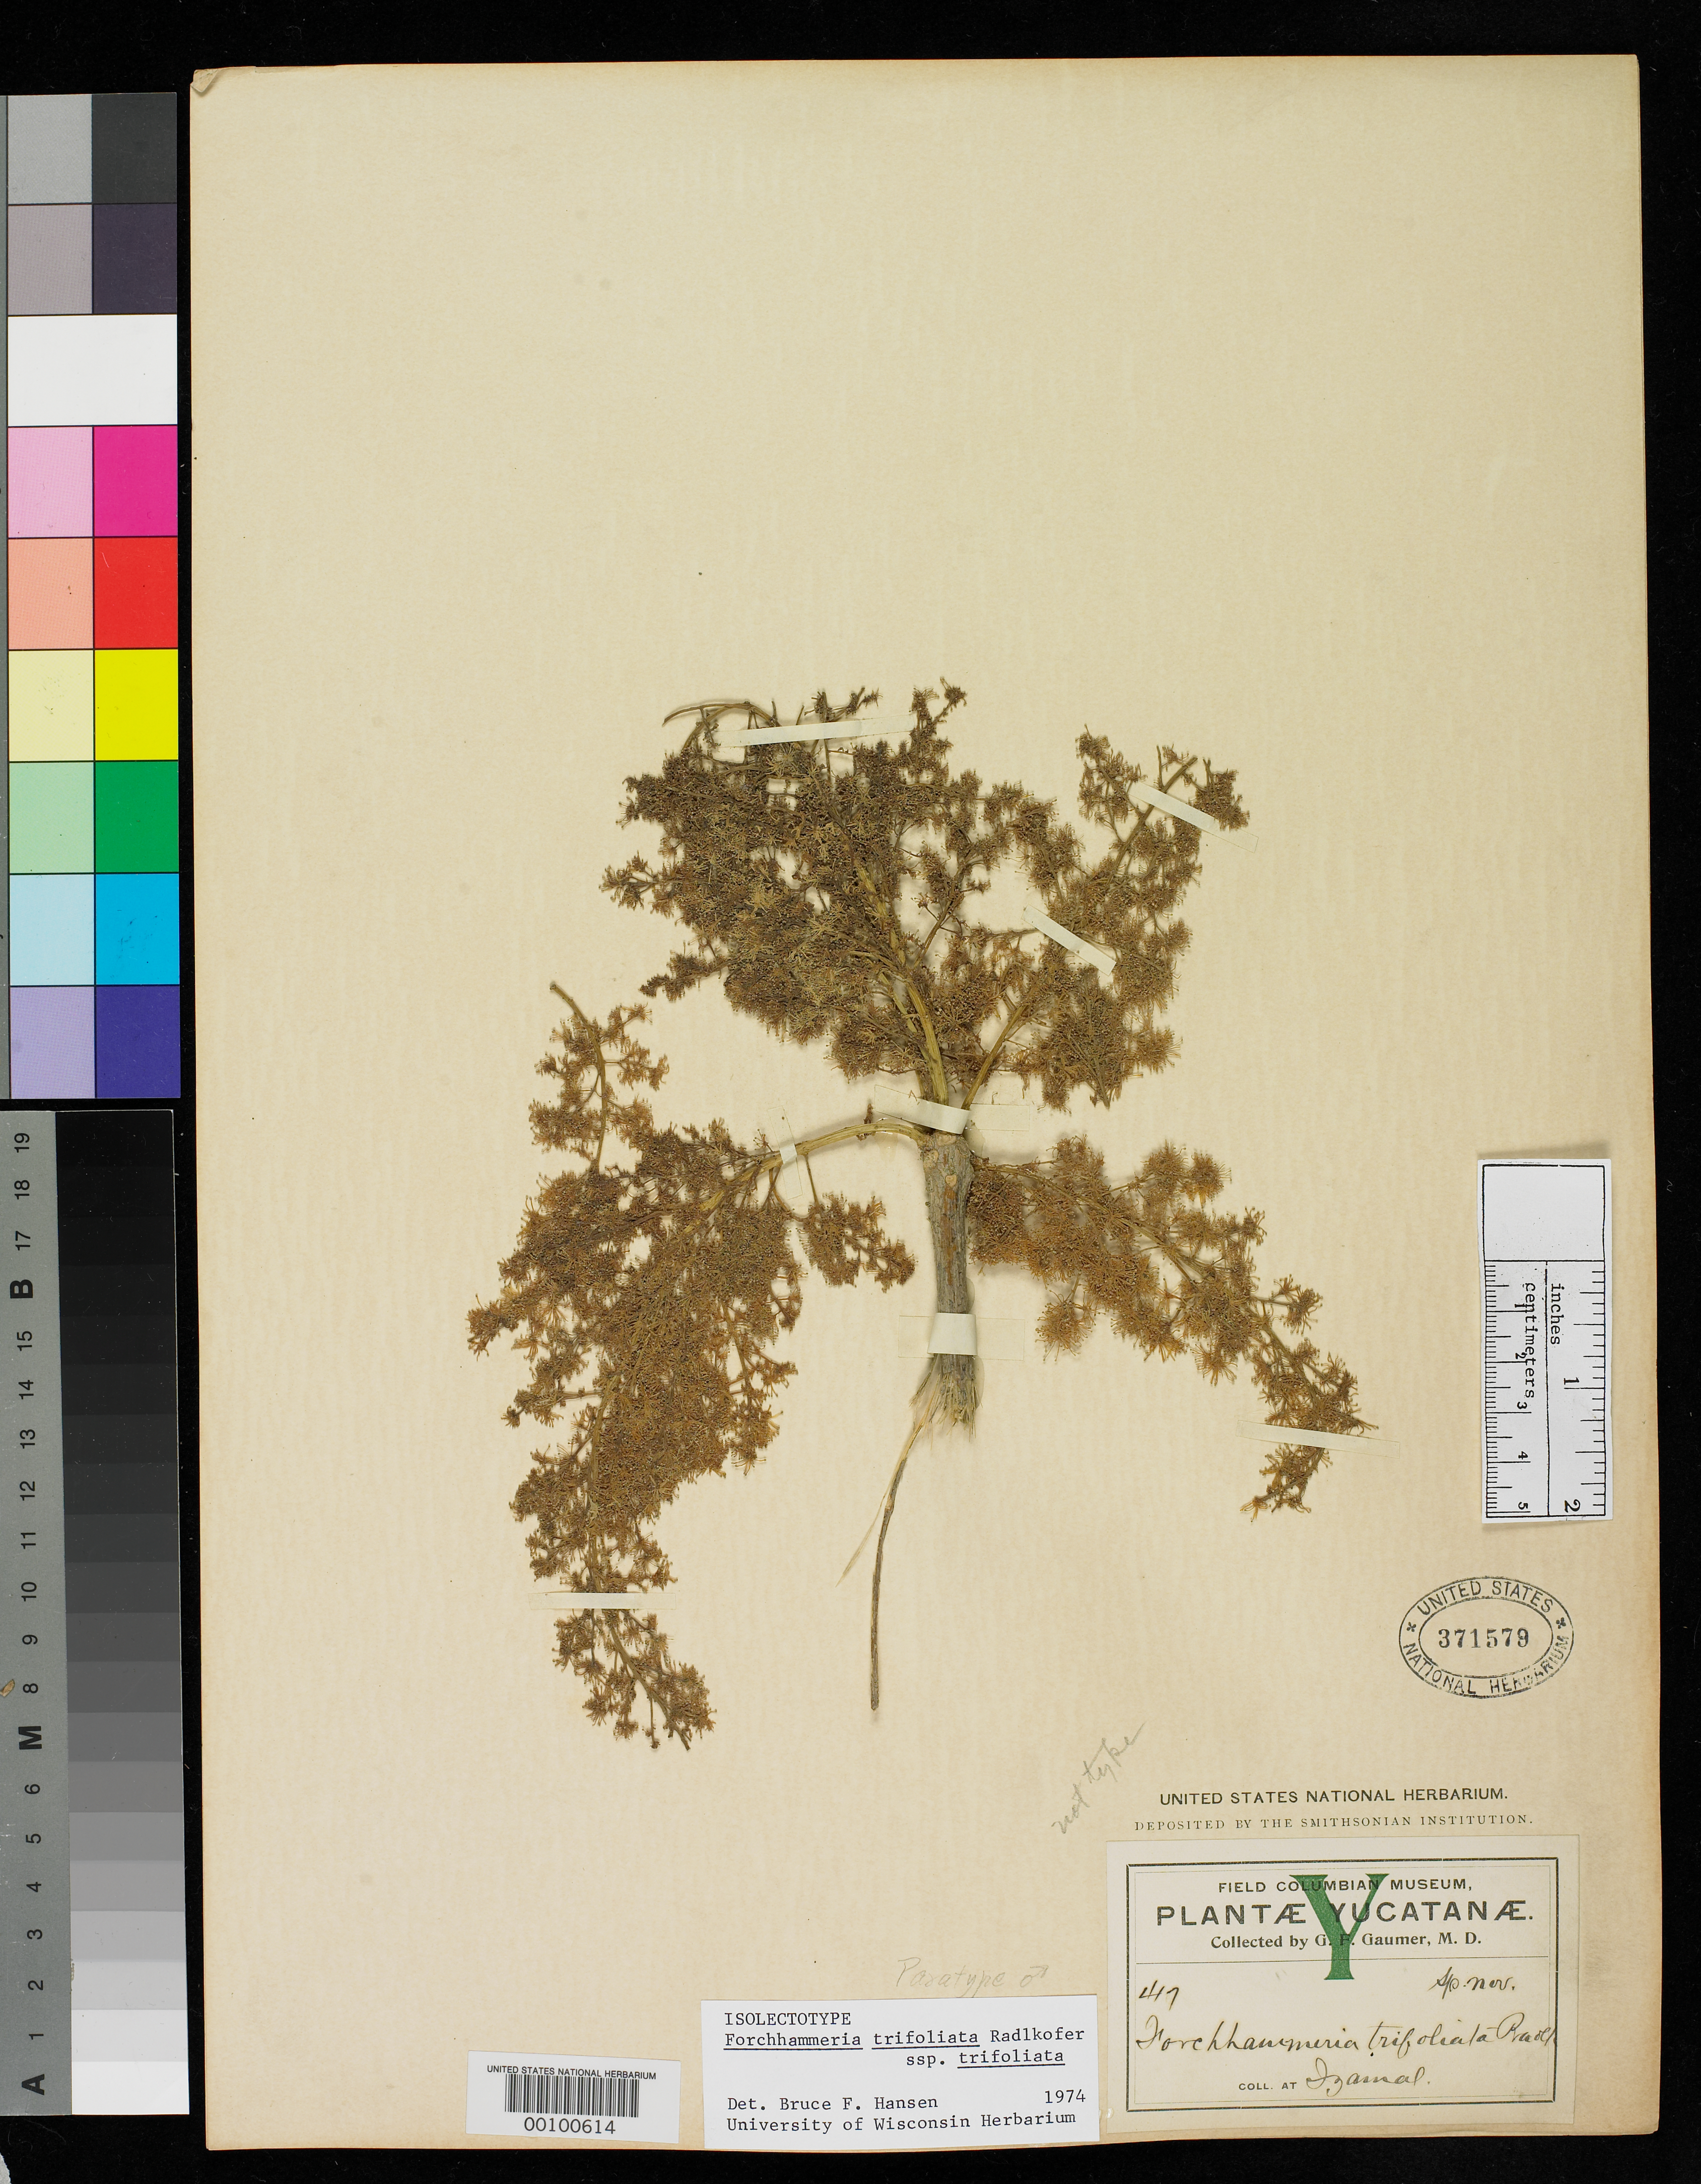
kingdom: Plantae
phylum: Tracheophyta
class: Magnoliopsida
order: Brassicales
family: Stixaceae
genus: Forchhammeria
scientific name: Forchhammeria trifoliata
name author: Radlk.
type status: Lectotype; Isosyntype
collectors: G. F. Gaumer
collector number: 417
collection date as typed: Mar 1895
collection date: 1895-03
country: Mexico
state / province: Yucatan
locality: Izamal.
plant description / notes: Tropicos cites lectotype at F, but Standley cited only the collection as "type collection" without specifying a lectotype herbarium.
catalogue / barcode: US 371579